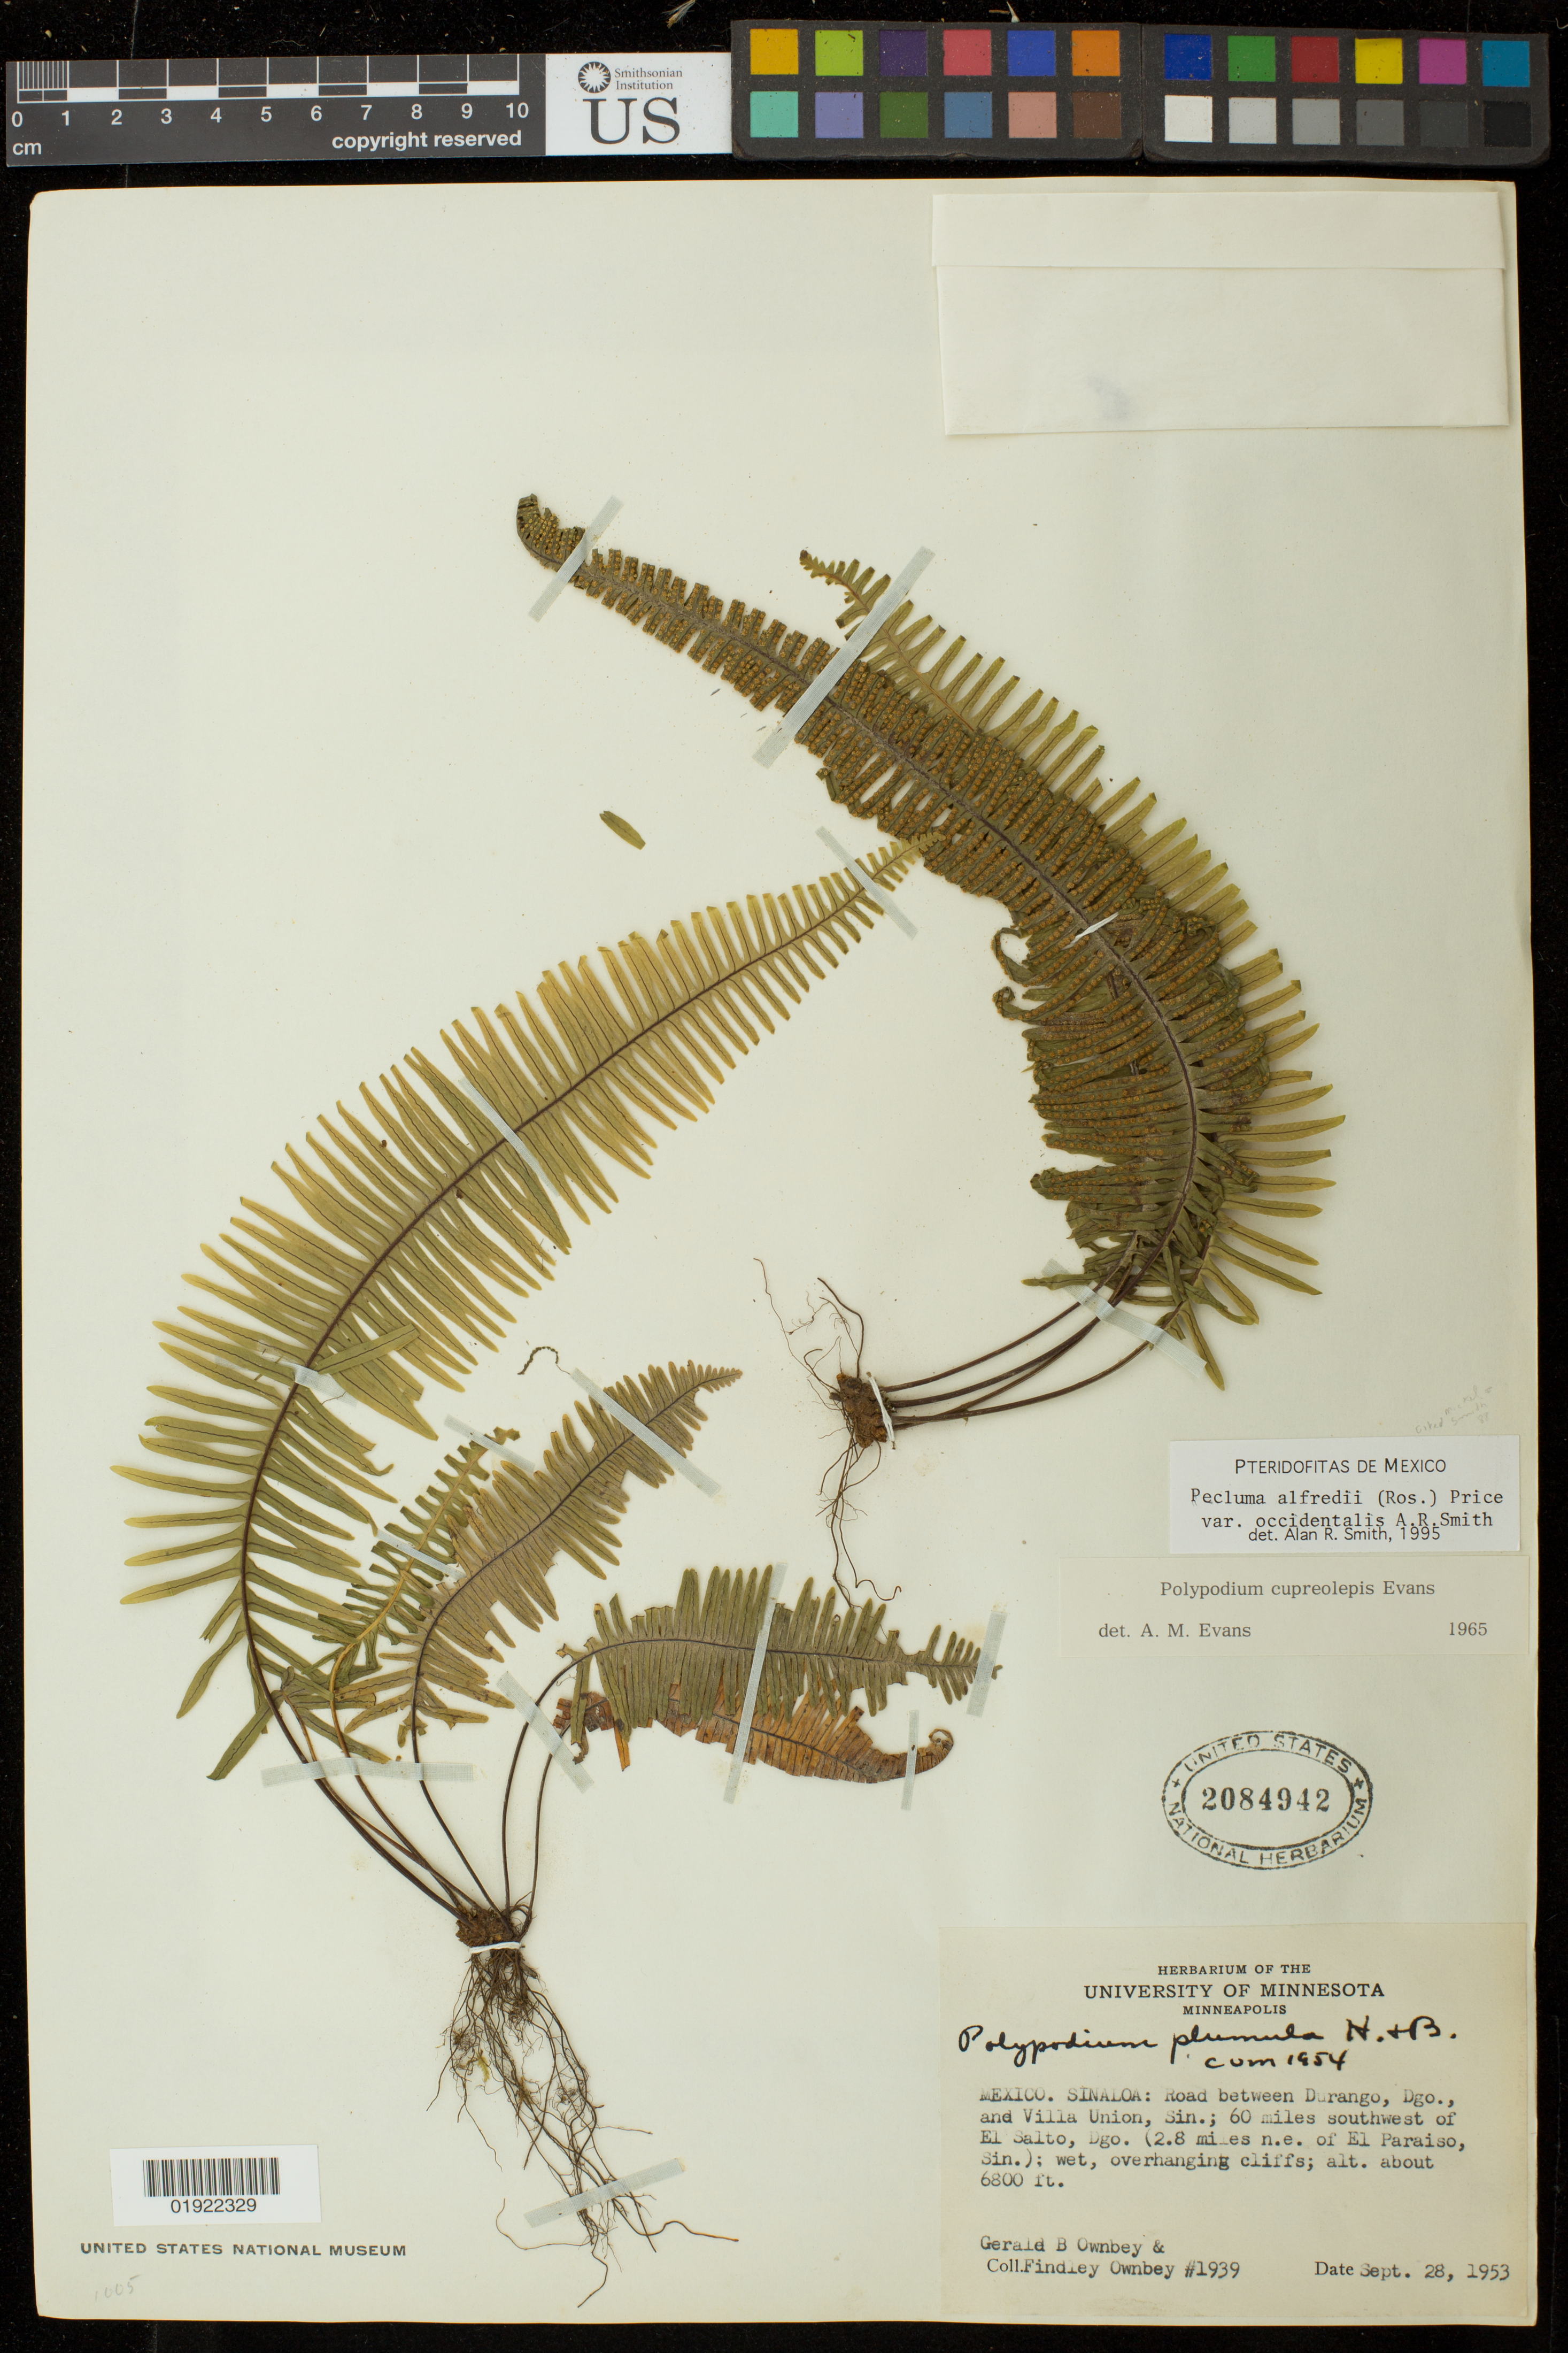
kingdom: Plantae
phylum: Tracheophyta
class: Polypodiopsida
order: Polypodiales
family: Polypodiaceae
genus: Pecluma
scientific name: Pecluma alfredii var. occidentalis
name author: A.R. Sm.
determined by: Smith, Alan R., (UC)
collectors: G. B. Ownbey & F. Ownbey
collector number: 1939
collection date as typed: Sept. 28, 1953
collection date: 1953-09-28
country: Mexico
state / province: Sinaloa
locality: Road between Durango, Dgo., and Villa Union, Sin.; 60 miles southwest of El Salto, Dgo. (2.8 miles n.e. of El Paraiso, Sin.)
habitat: wet, overhanging cliffs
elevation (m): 2073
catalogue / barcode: US 2084942